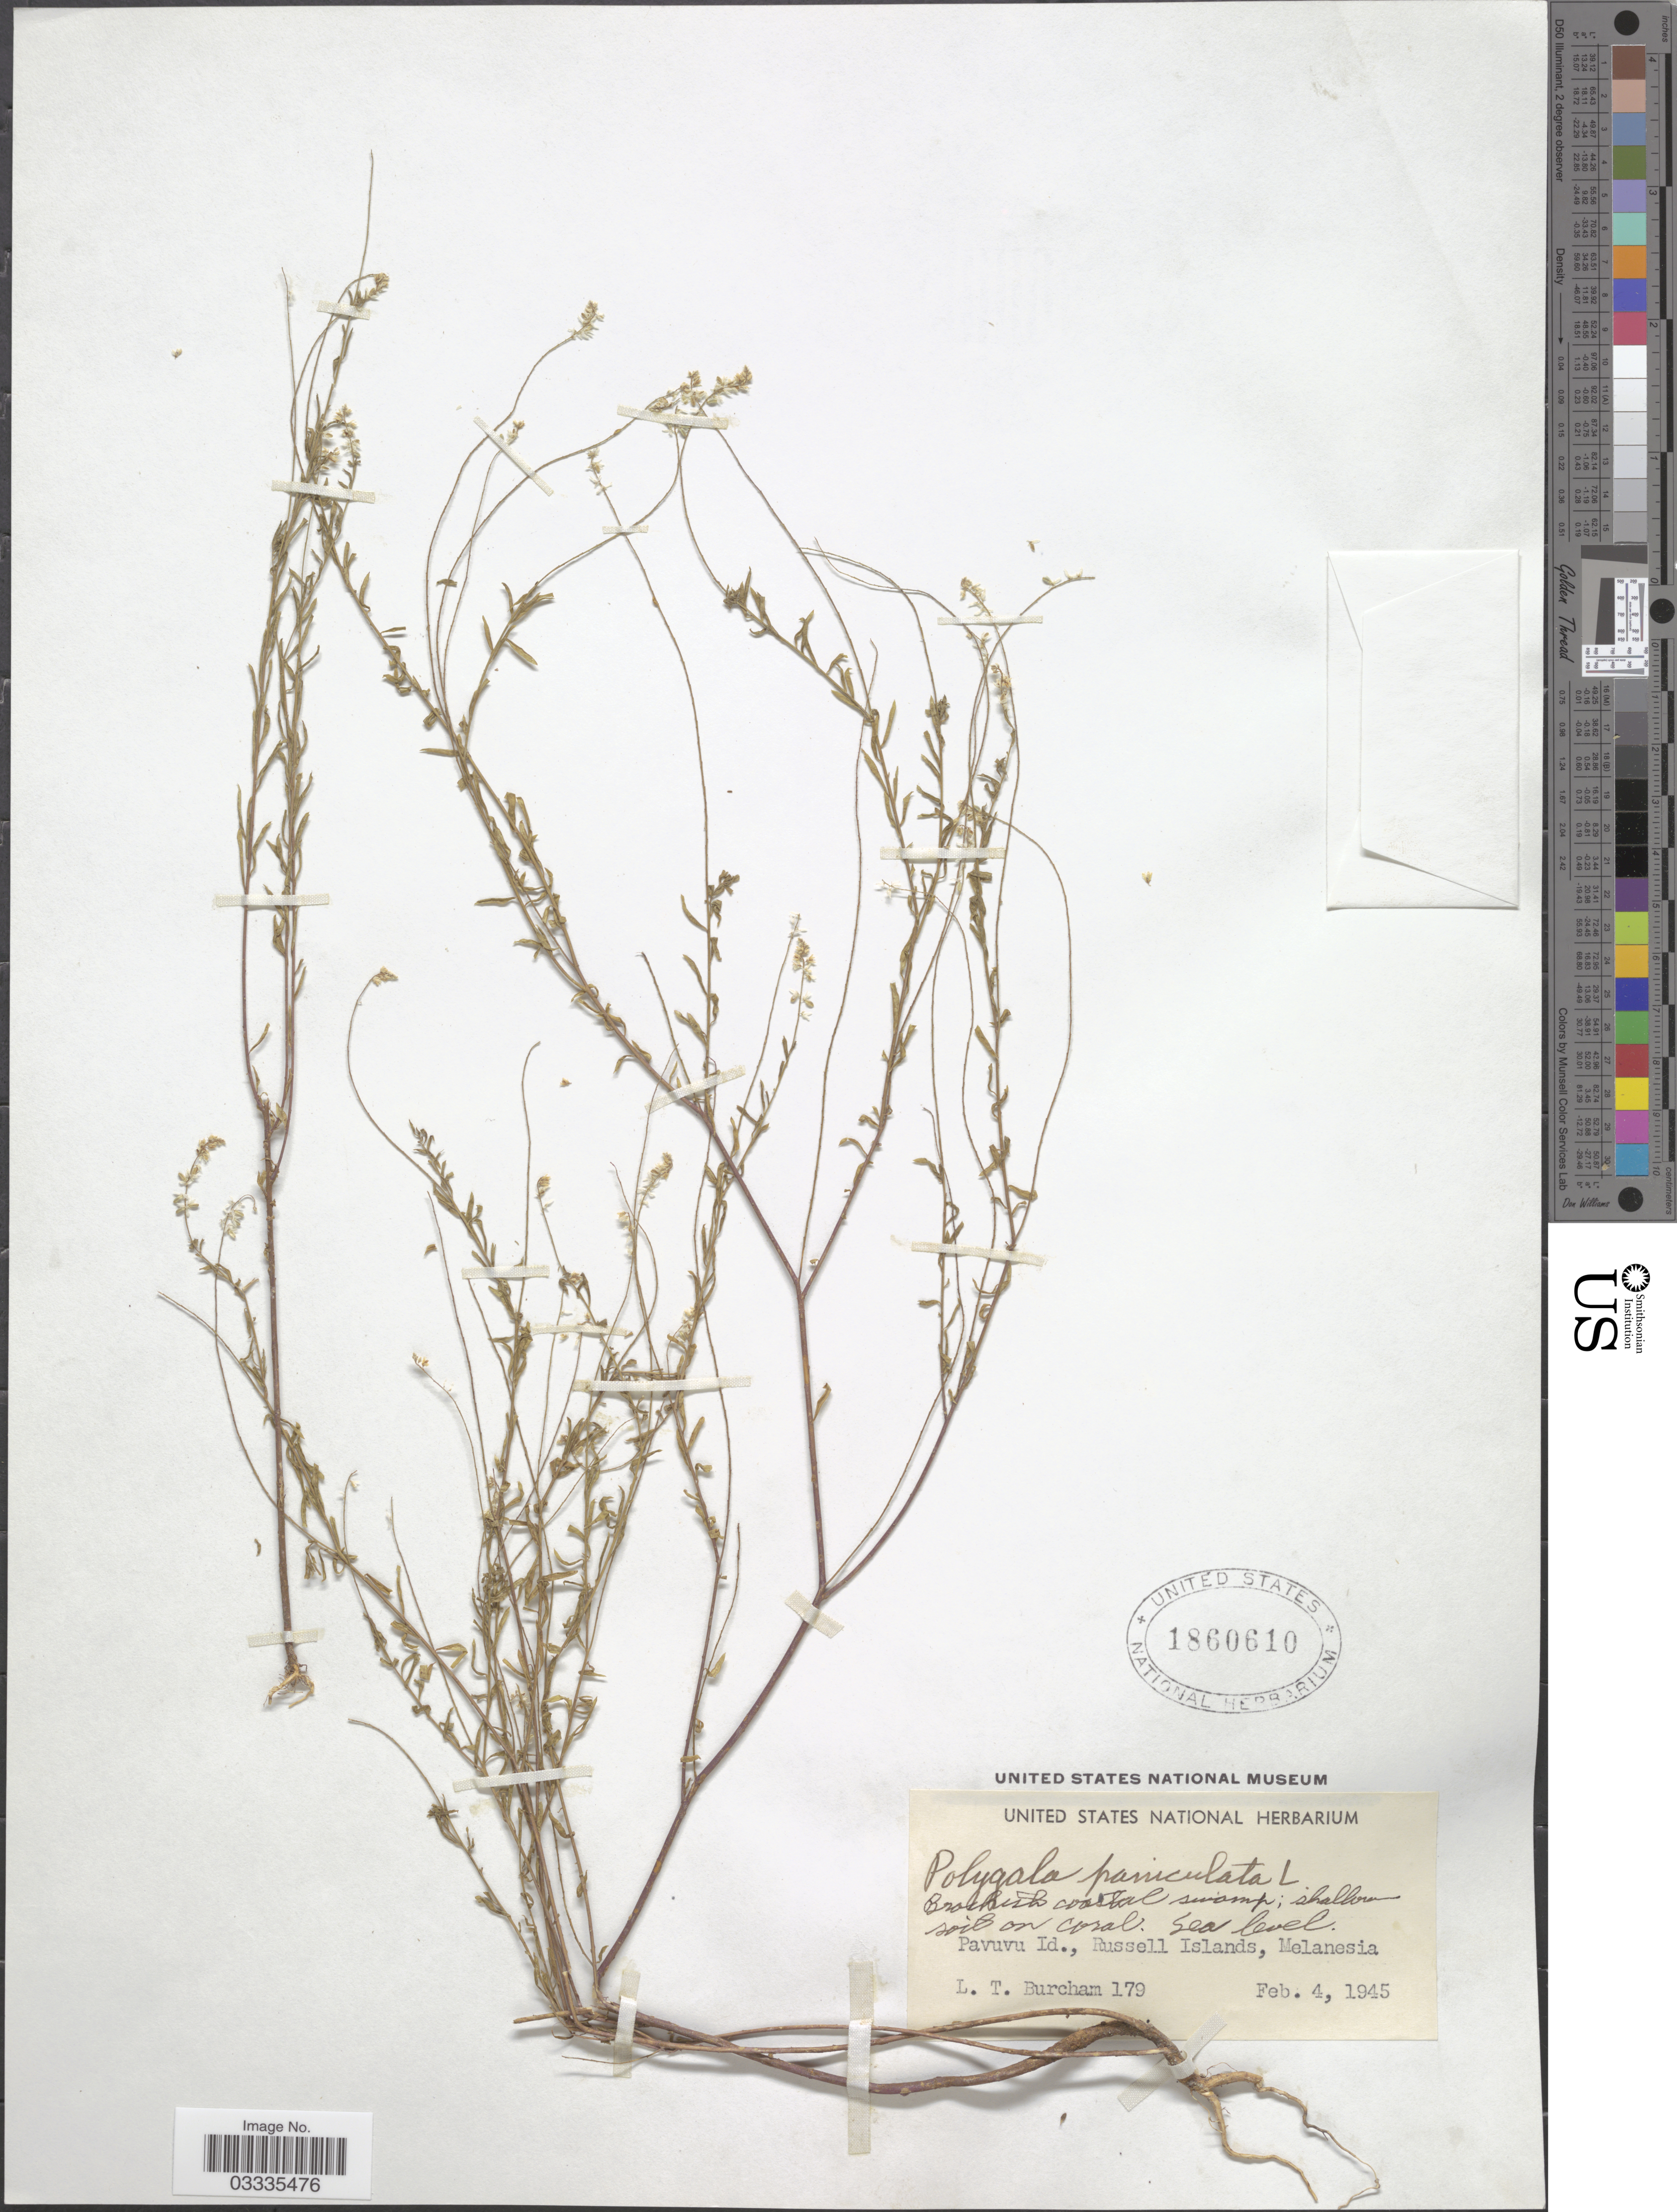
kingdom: Plantae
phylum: Tracheophyta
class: Magnoliopsida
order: Fabales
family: Polygalaceae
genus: Polygala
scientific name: Polygala paniculata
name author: L.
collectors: L. Burcham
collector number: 179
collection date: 1945-02-04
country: Solomon Islands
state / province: Solomon Islands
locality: Pavuvu Id., Russel Islands, Melanesia.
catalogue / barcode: US 1860610